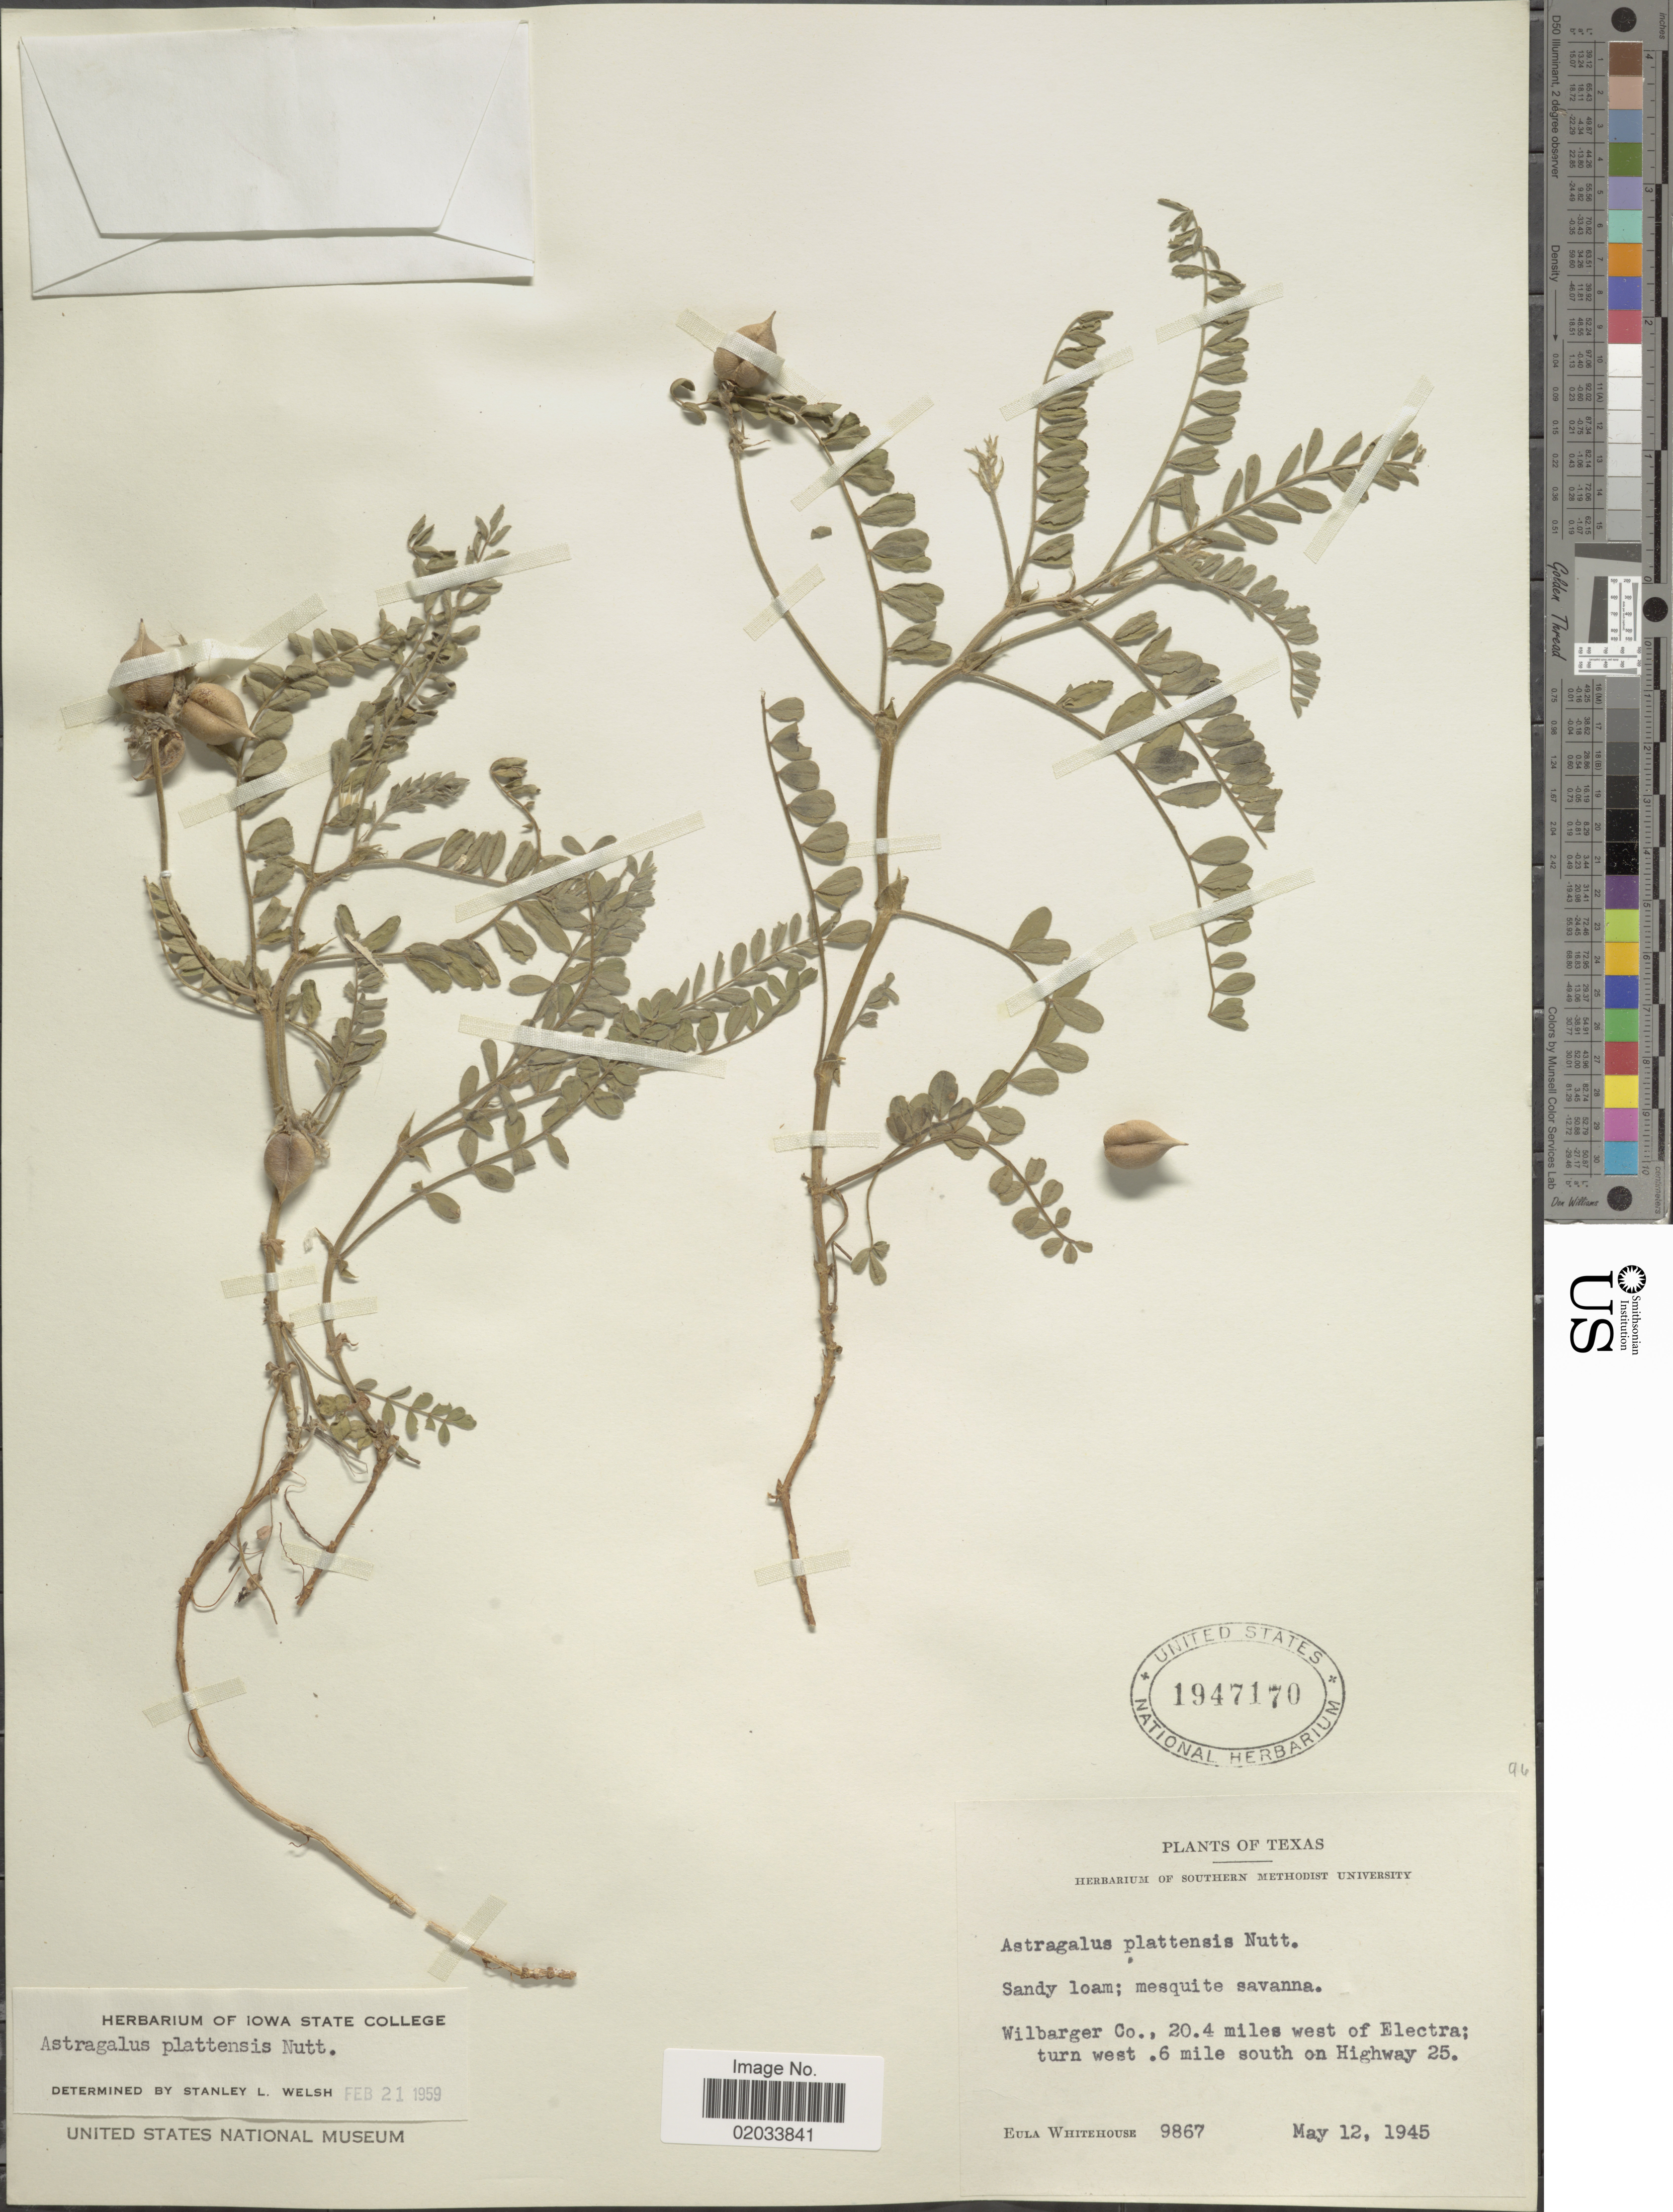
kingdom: Plantae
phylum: Tracheophyta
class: Magnoliopsida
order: Fabales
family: Fabaceae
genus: Astragalus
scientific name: Astragalus plattensis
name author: Nutt. ex Torr. & A. Gray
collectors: E. Whitehouse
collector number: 9867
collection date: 1945-05-12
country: United States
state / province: Texas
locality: Wilbarger Co., 20.4 miles west of Electra; turn west. 6 mile south on Highway 25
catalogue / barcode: US 1947170